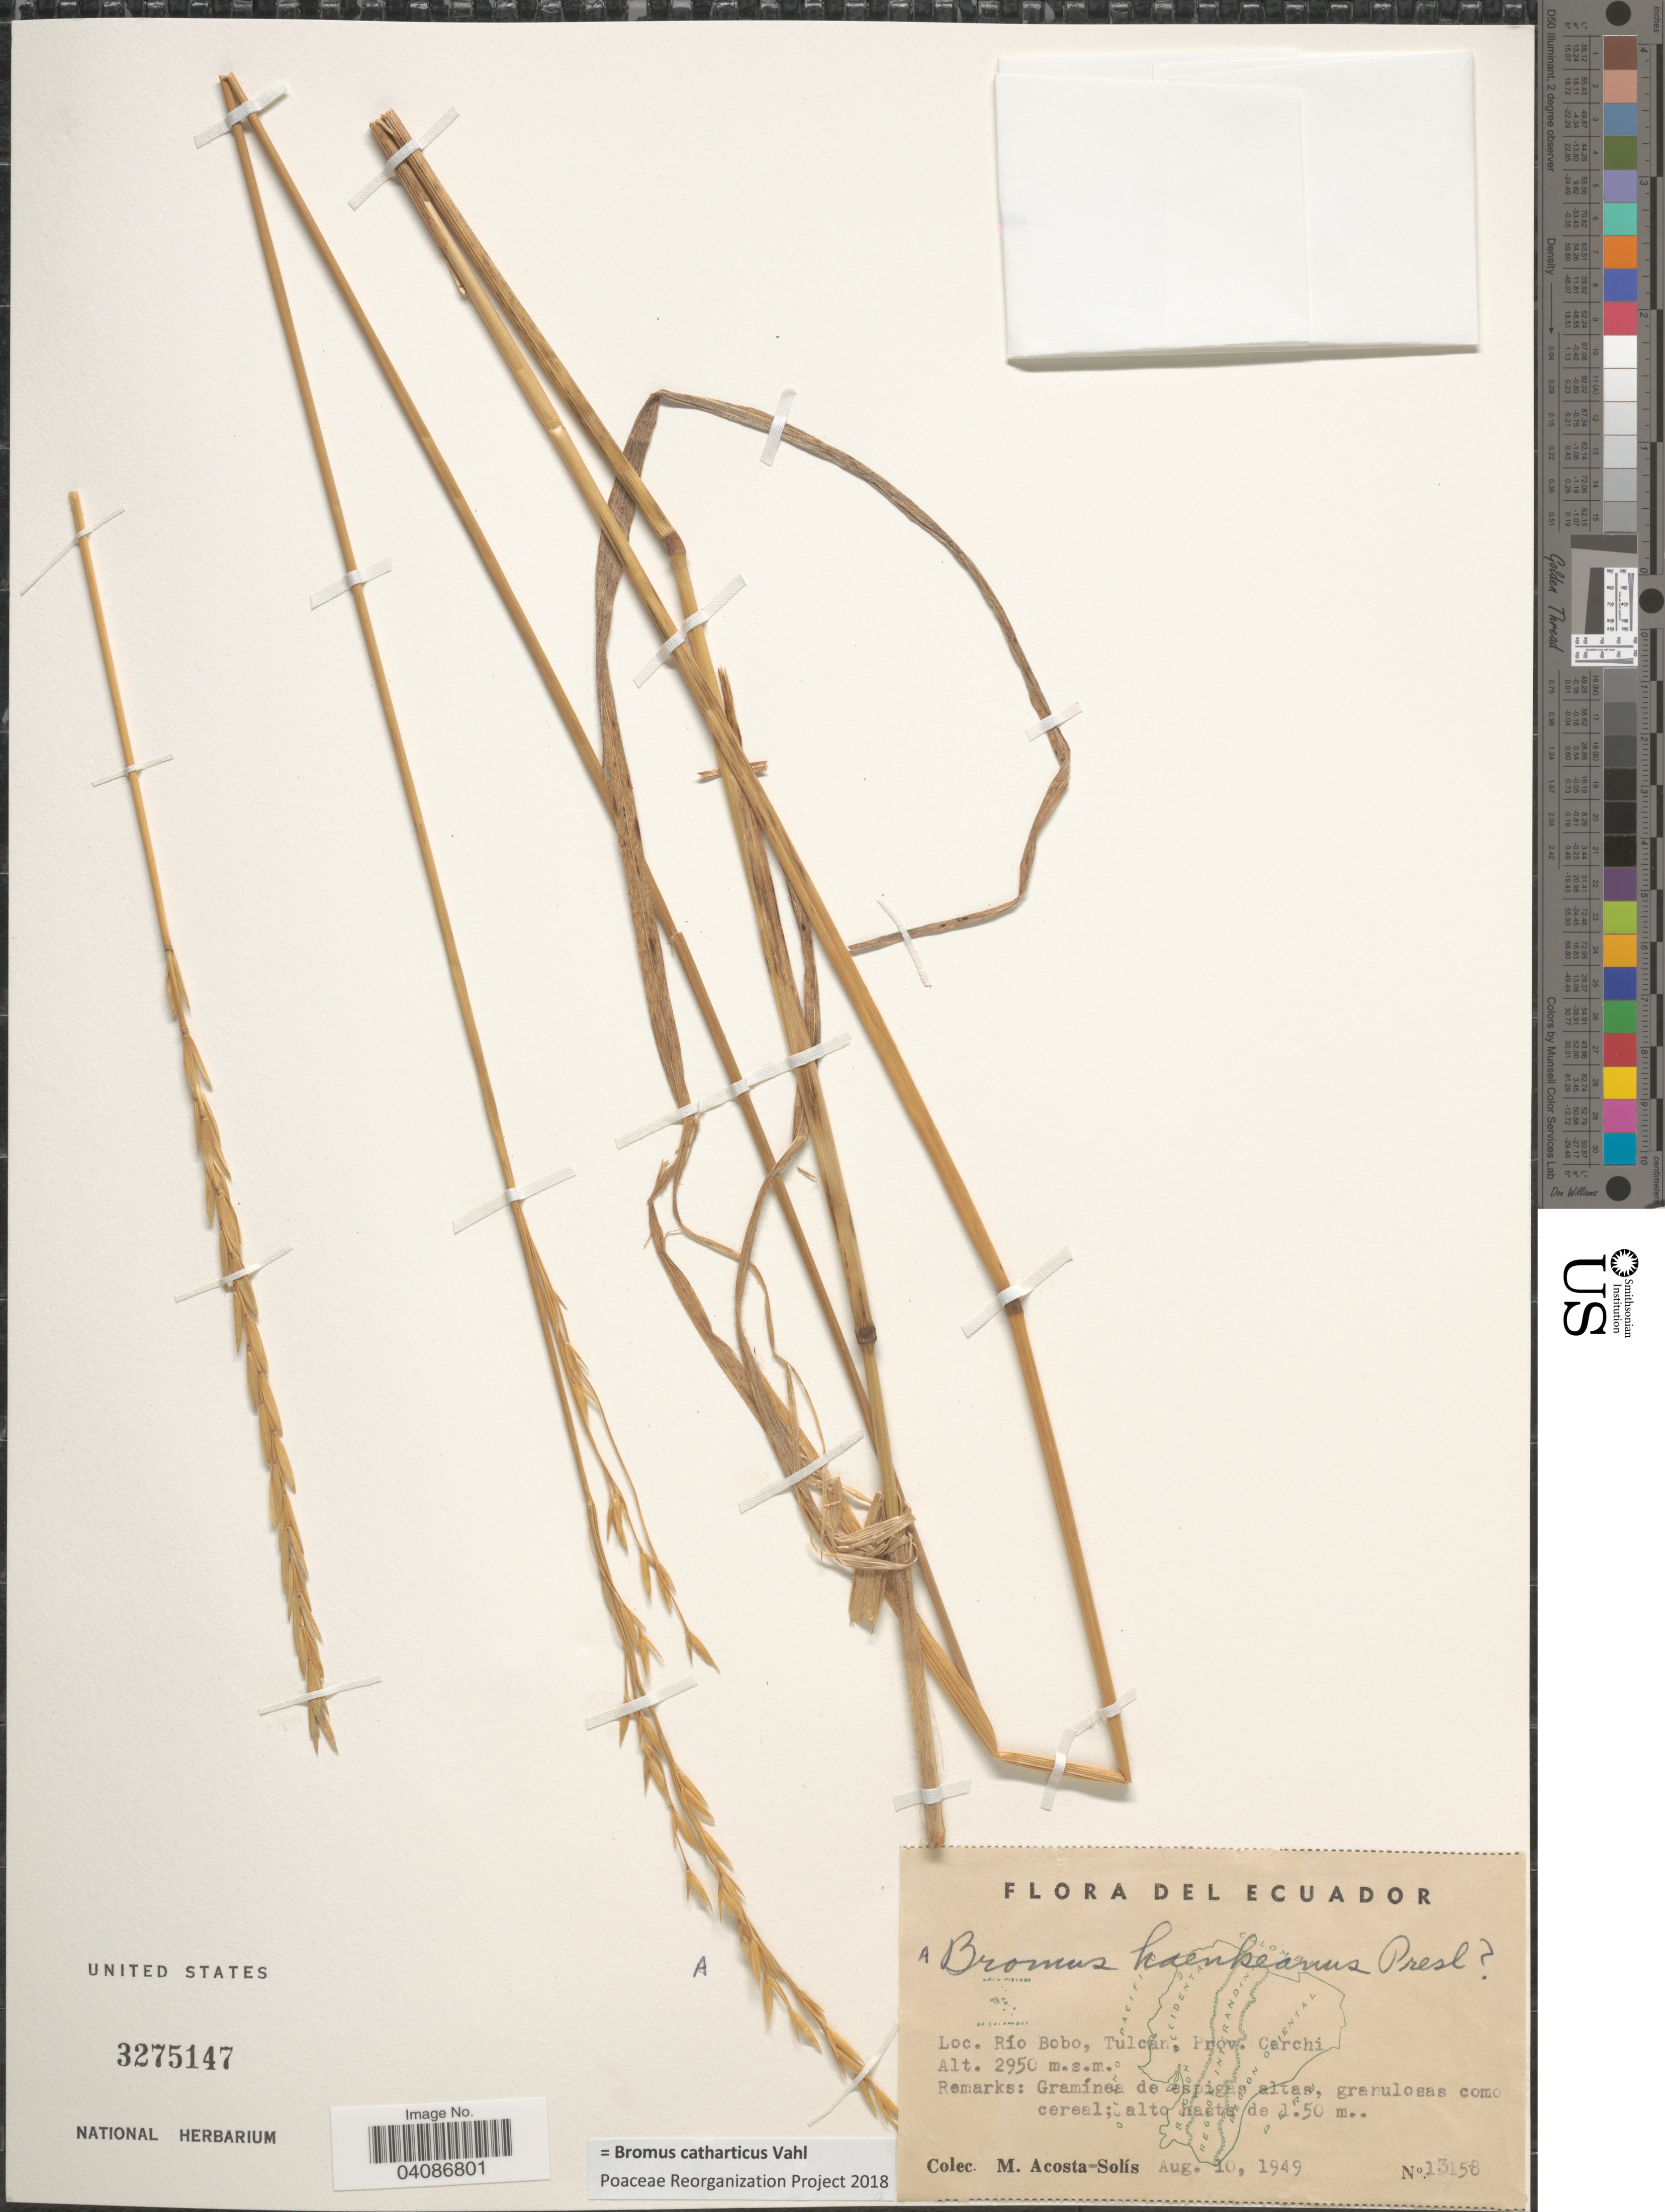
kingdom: Plantae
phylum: Tracheophyta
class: Liliopsida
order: Poales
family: Poaceae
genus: Bromus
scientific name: Bromus catharticus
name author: Vahl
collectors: M. Acosta Solis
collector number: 13158*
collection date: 1949-08-10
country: Ecuador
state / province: Carchi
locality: Río Bobo, Tulcán.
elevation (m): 2950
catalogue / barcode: US 3275147